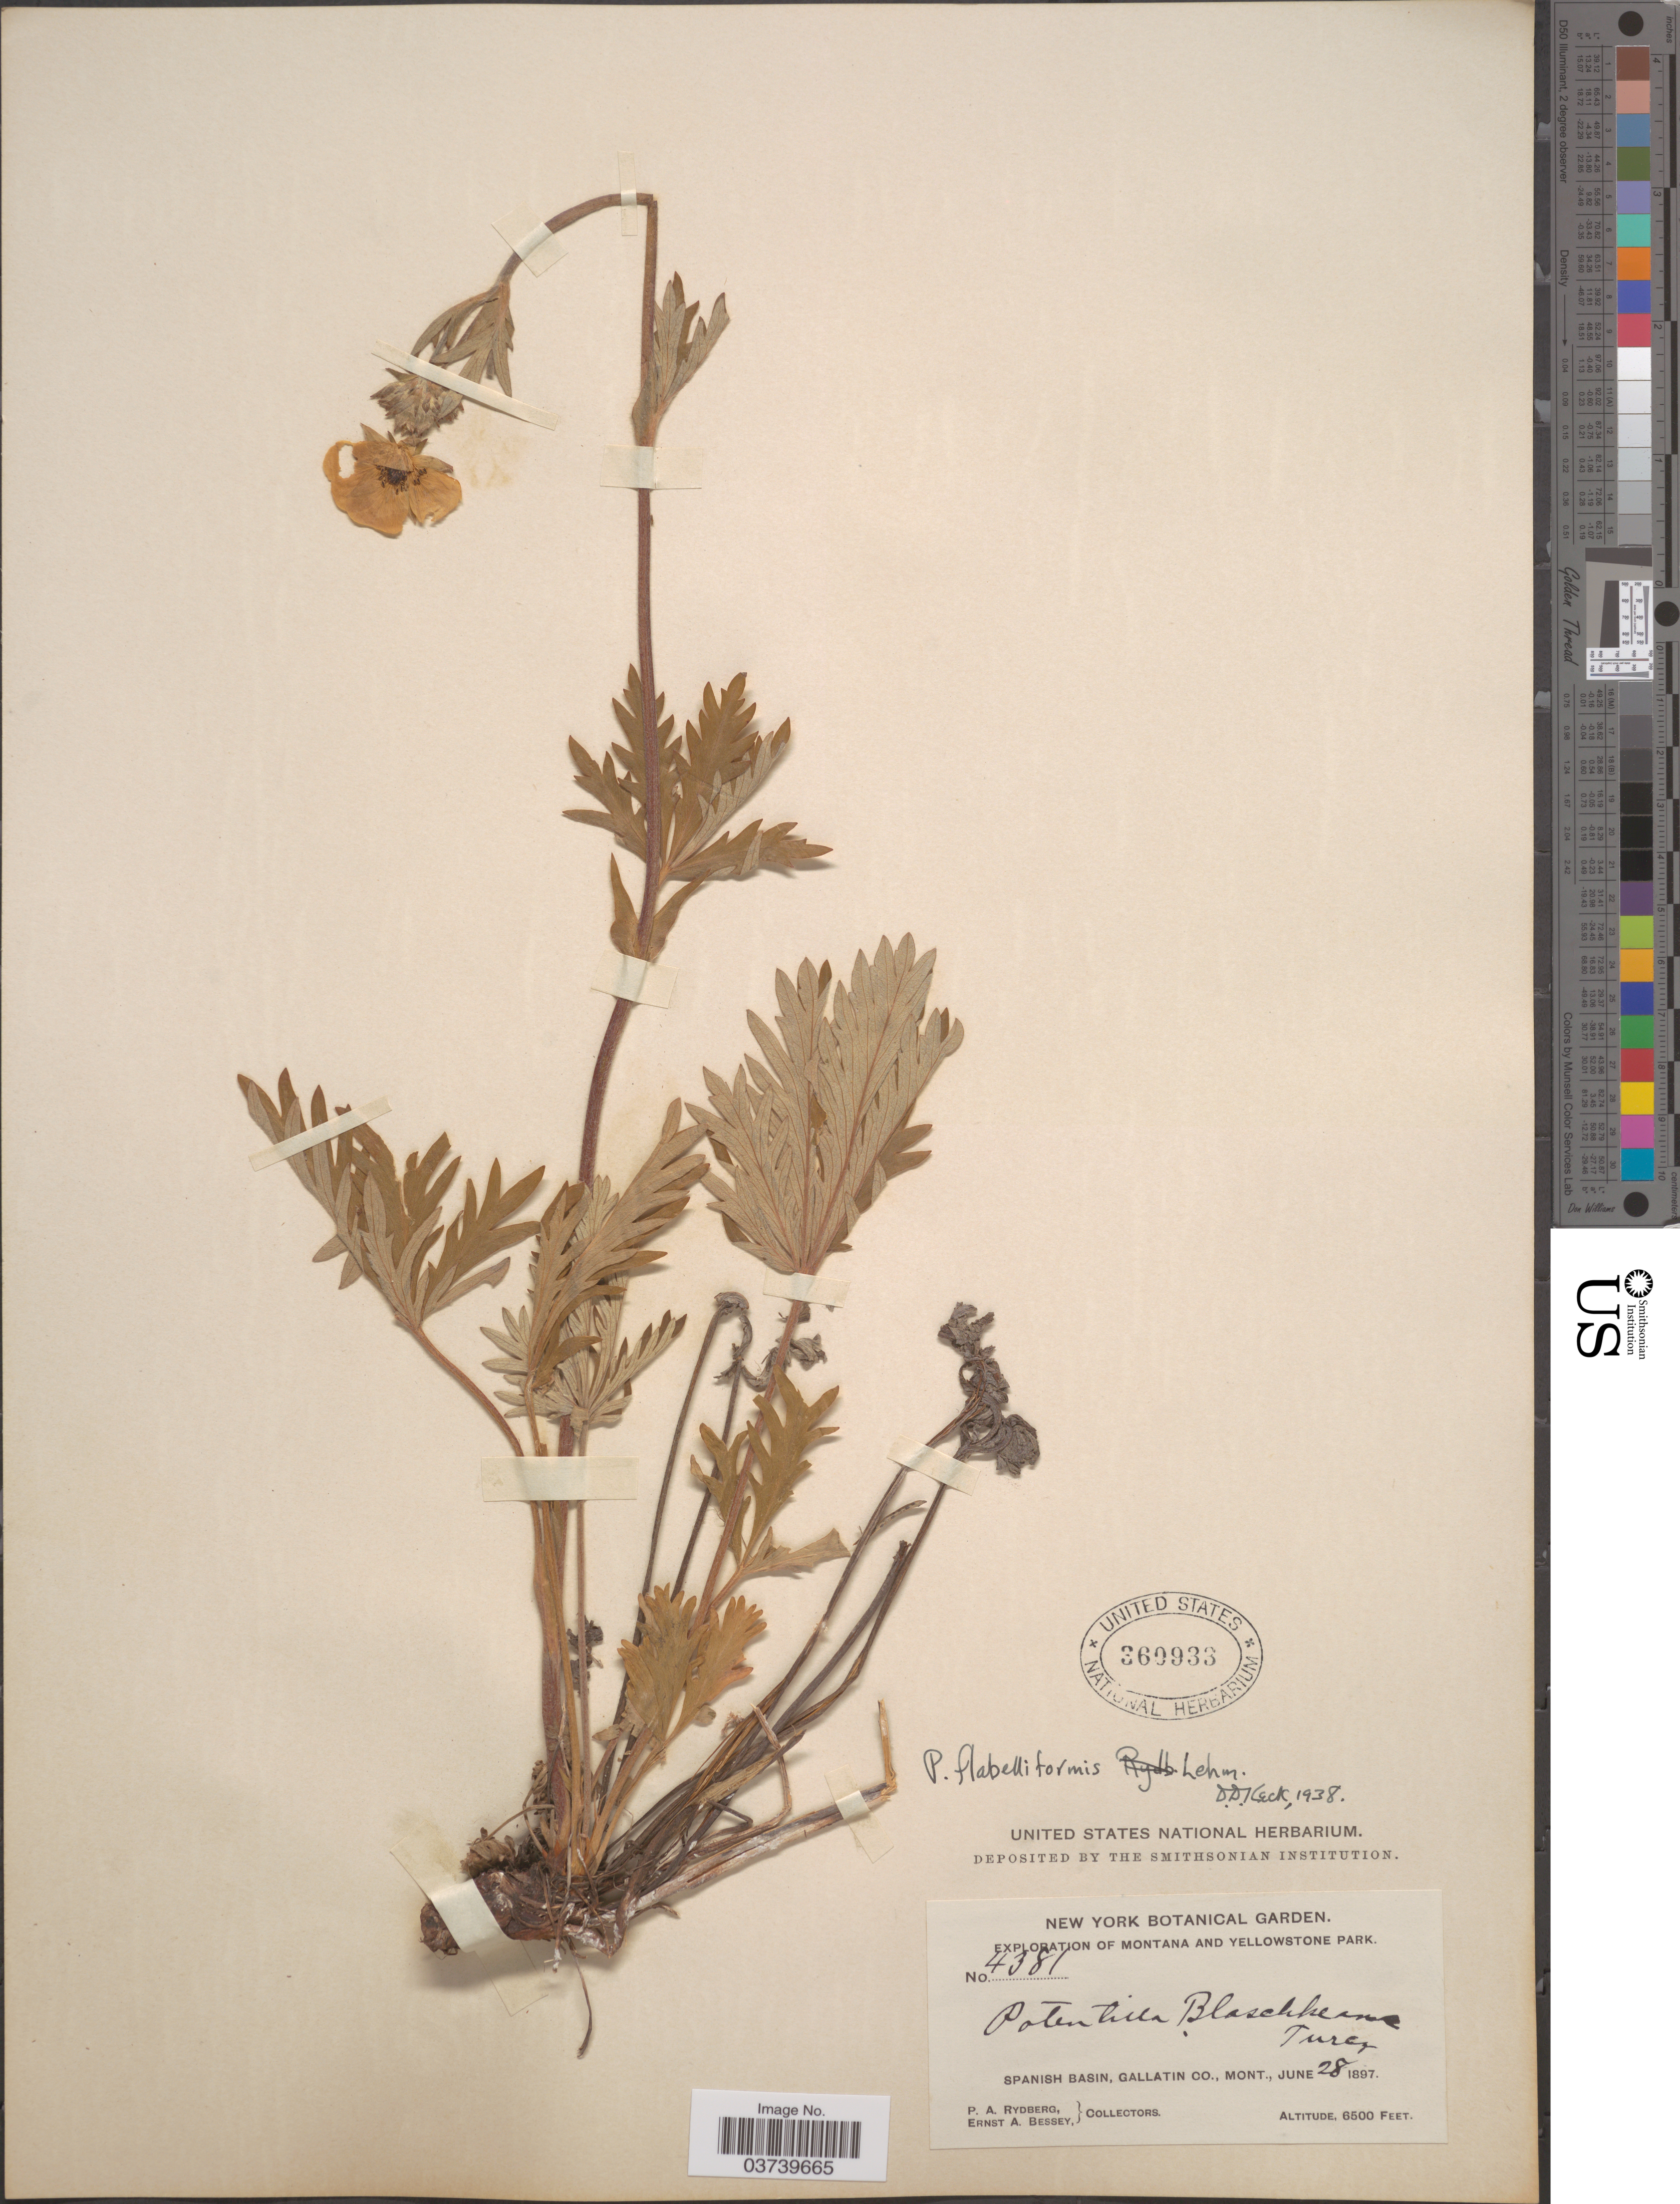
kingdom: Plantae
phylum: Tracheophyta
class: Magnoliopsida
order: Rosales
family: Rosaceae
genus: Potentilla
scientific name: Potentilla gracilis var. flabelliformis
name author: (Lehm.) Nutt.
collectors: P. A. Rydberg & E. A. Bessey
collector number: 4381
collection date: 1897-06-28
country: United States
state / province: Montana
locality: Yellowstone Park. Spanish Basin, Gallatin Co.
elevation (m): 1981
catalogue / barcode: US 360933